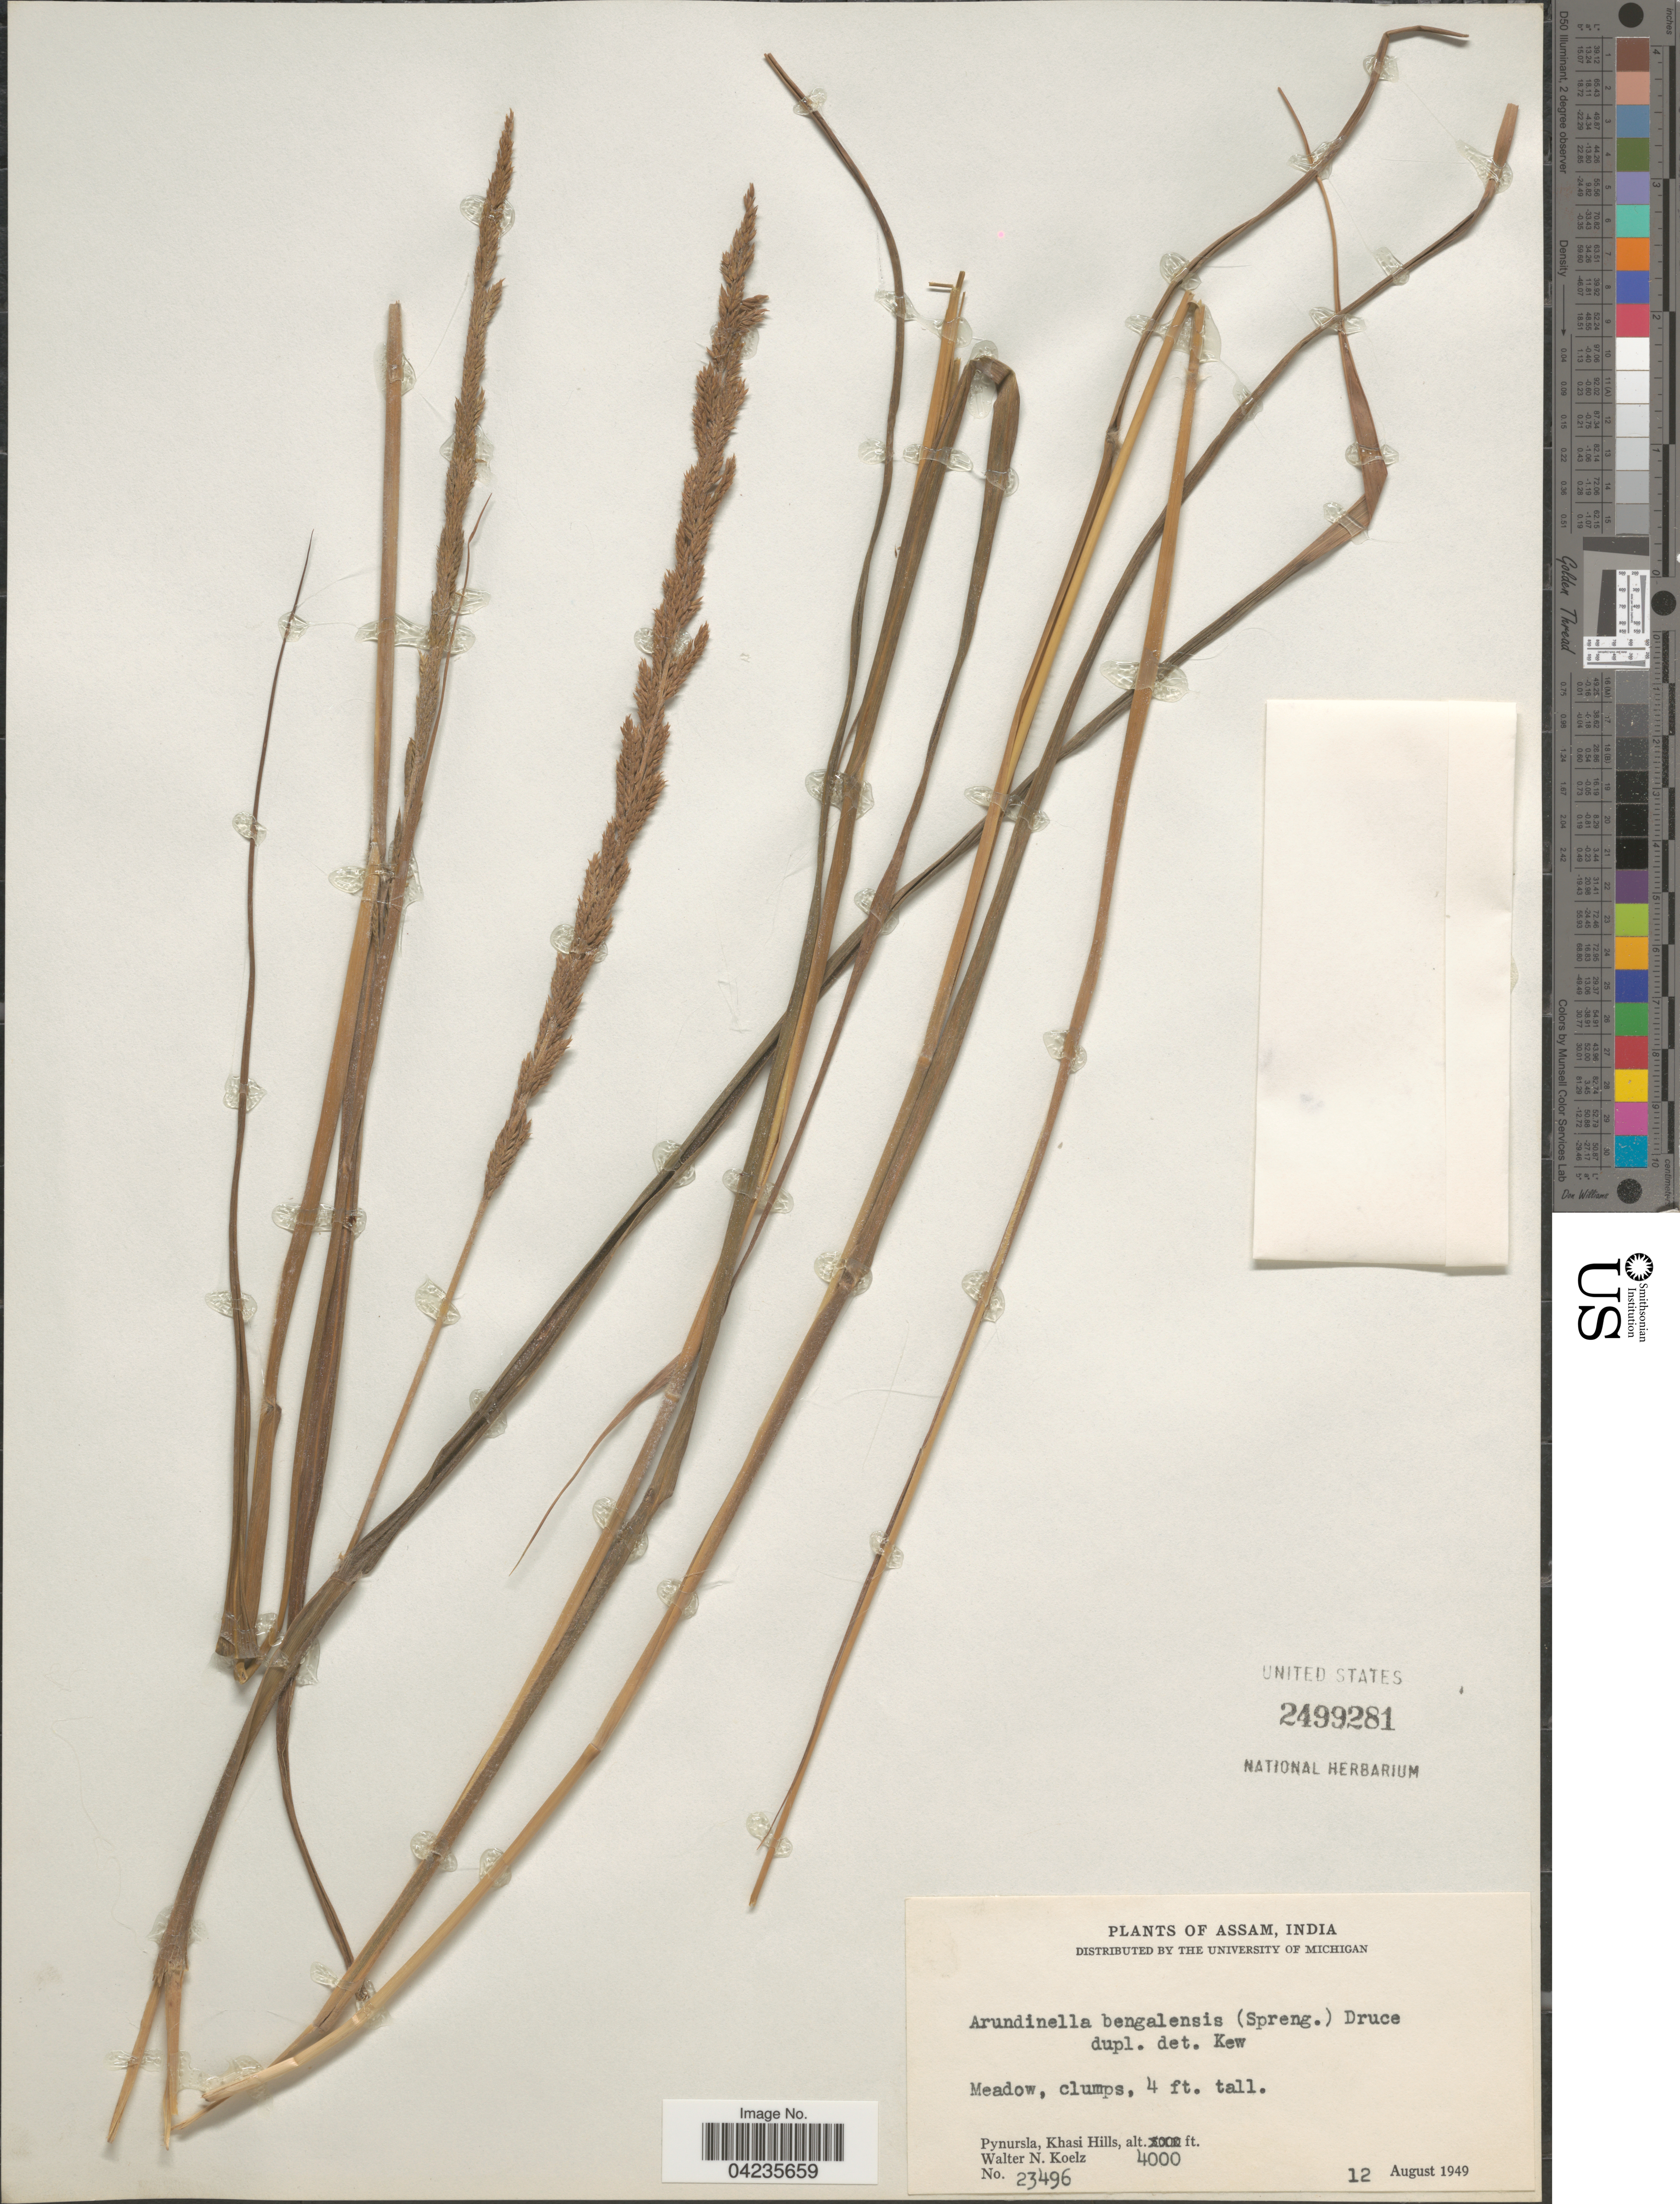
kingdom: Plantae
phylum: Tracheophyta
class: Liliopsida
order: Poales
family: Poaceae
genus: Arundinella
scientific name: Arundinella bengalensis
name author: (Spreng.) Druce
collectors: W. N. Koelz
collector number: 23496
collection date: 1949-08-12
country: India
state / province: Meghalaya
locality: Pynursla, Khasi Hills.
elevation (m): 1219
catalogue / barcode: US 2499281